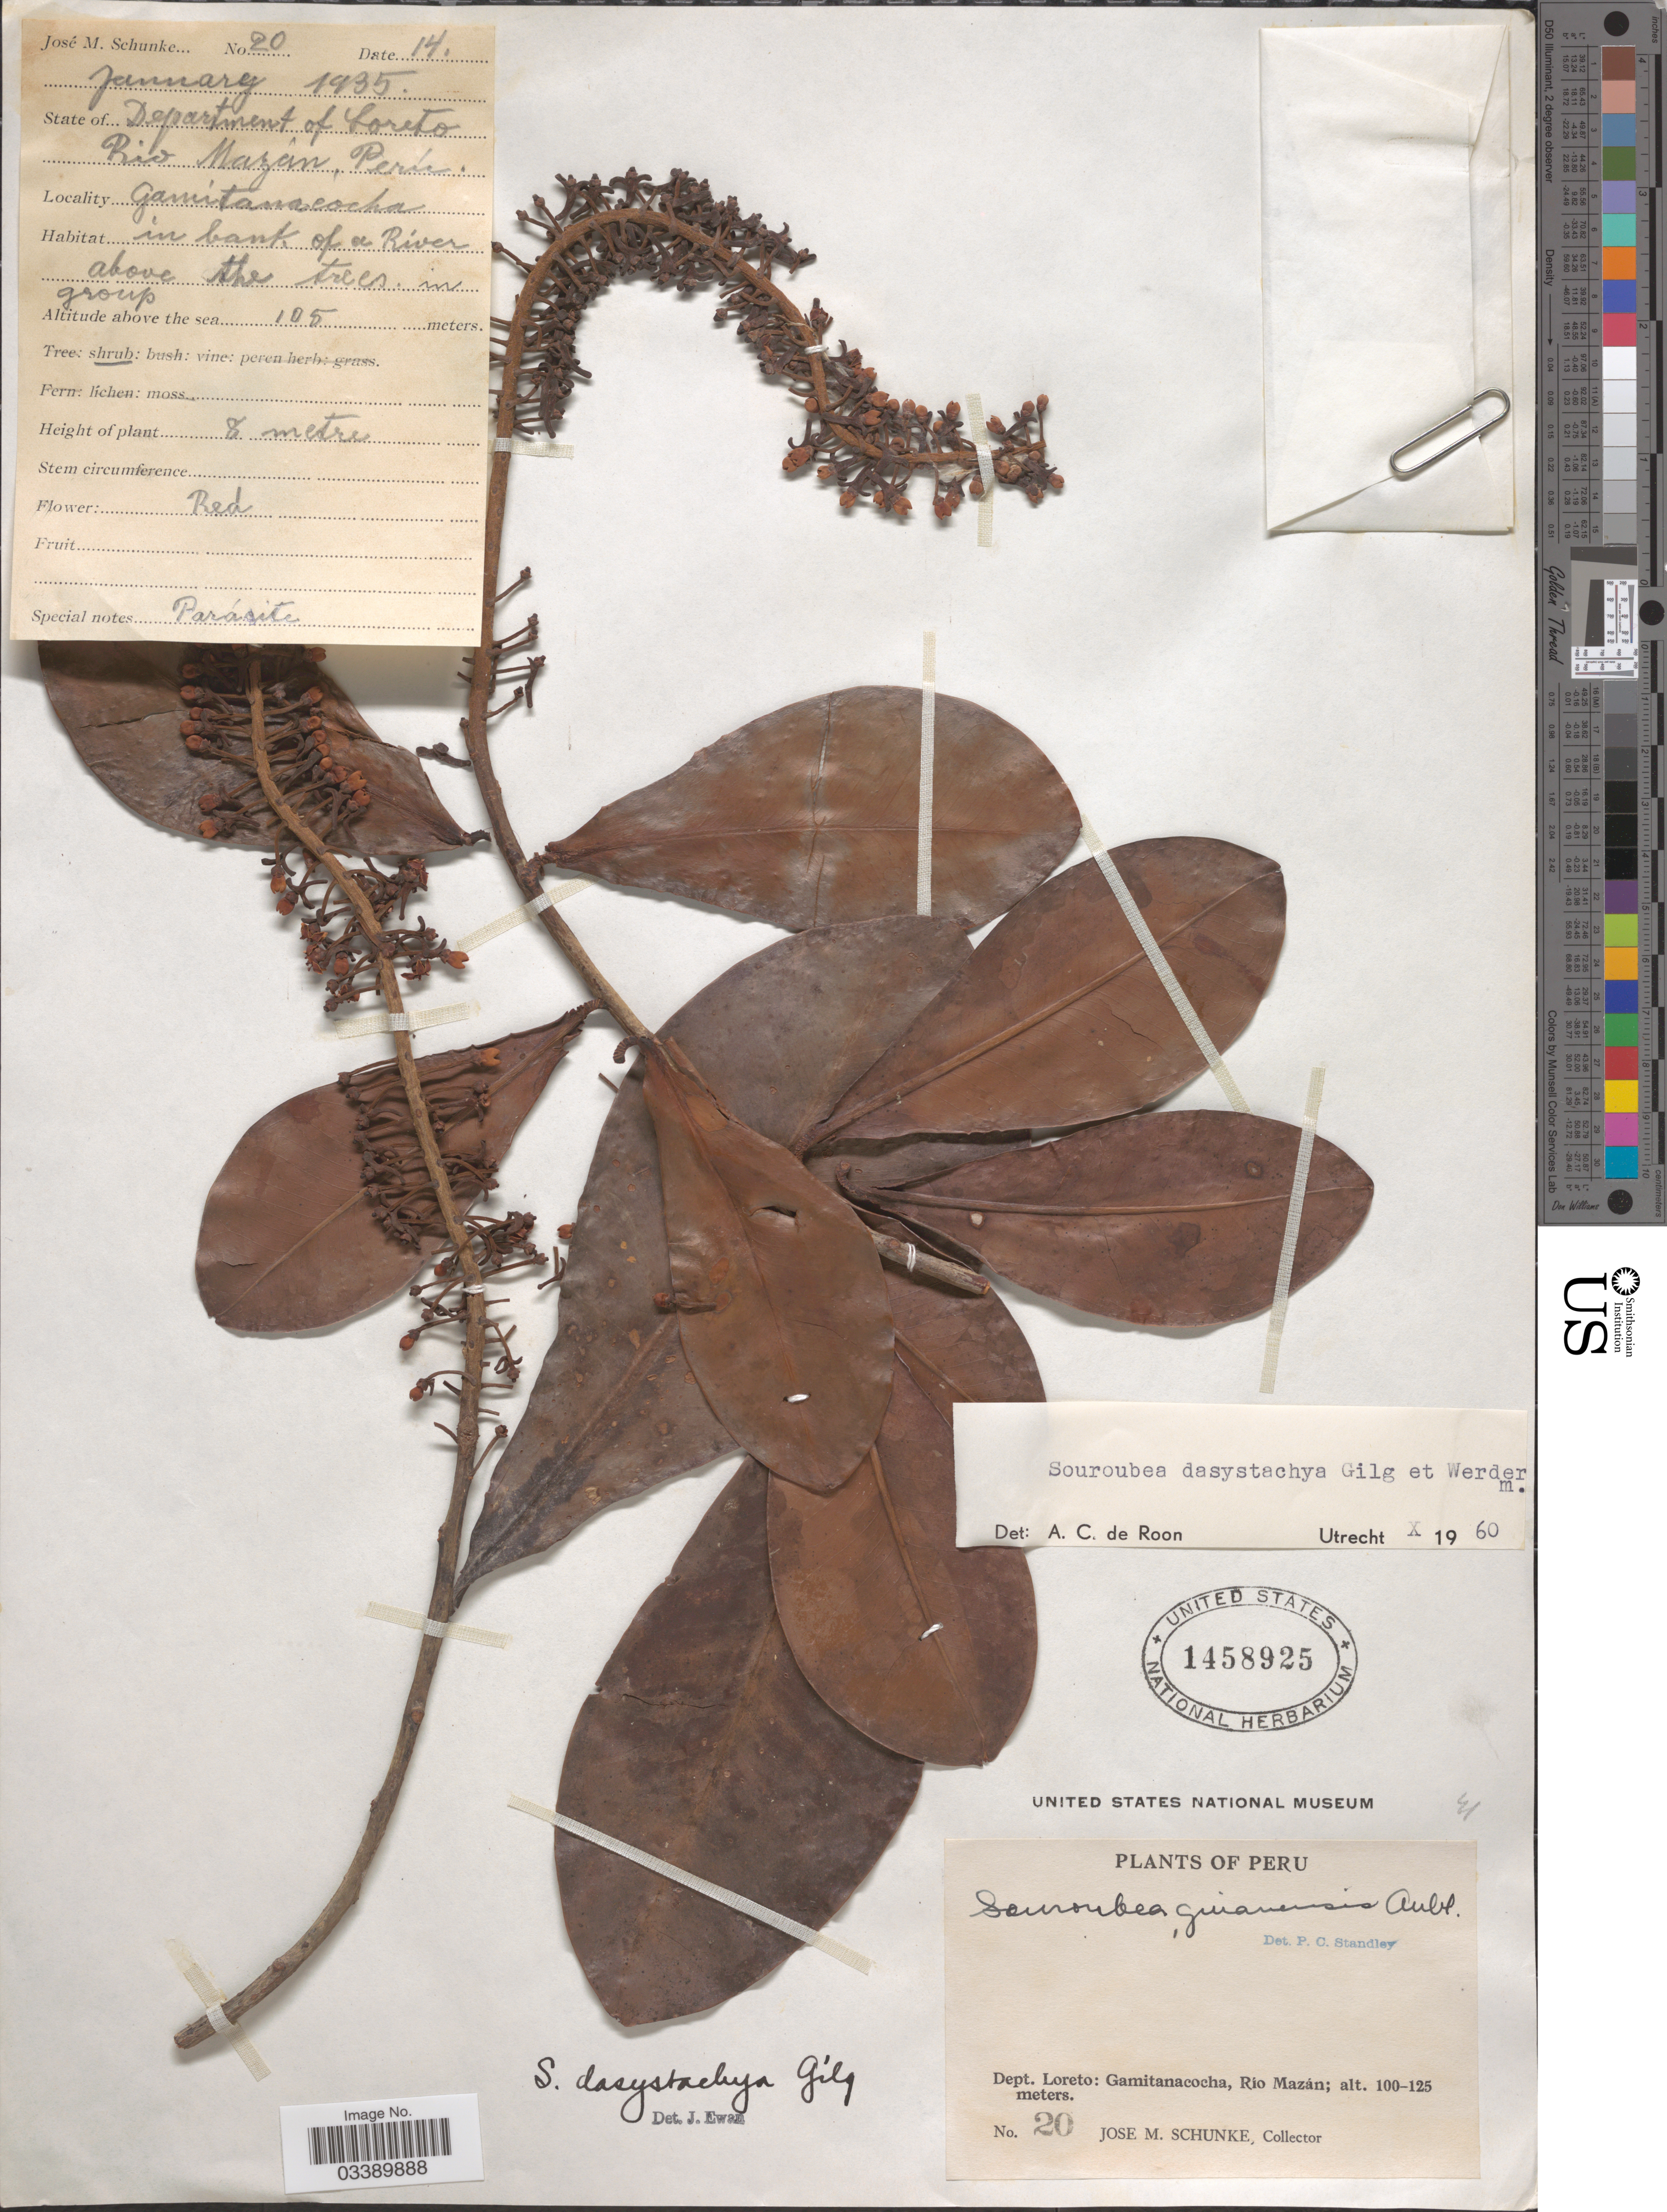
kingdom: Plantae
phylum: Tracheophyta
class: Magnoliopsida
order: Ericales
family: Marcgraviaceae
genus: Souroubea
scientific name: Souroubea dasystachya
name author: Gilg & Werderm.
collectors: J. M. Schunke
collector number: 20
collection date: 1935-01-14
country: Peru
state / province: Loreto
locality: Dept. Loreto: Gamitanacocha, Río Mazán.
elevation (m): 105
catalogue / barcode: US 1458925